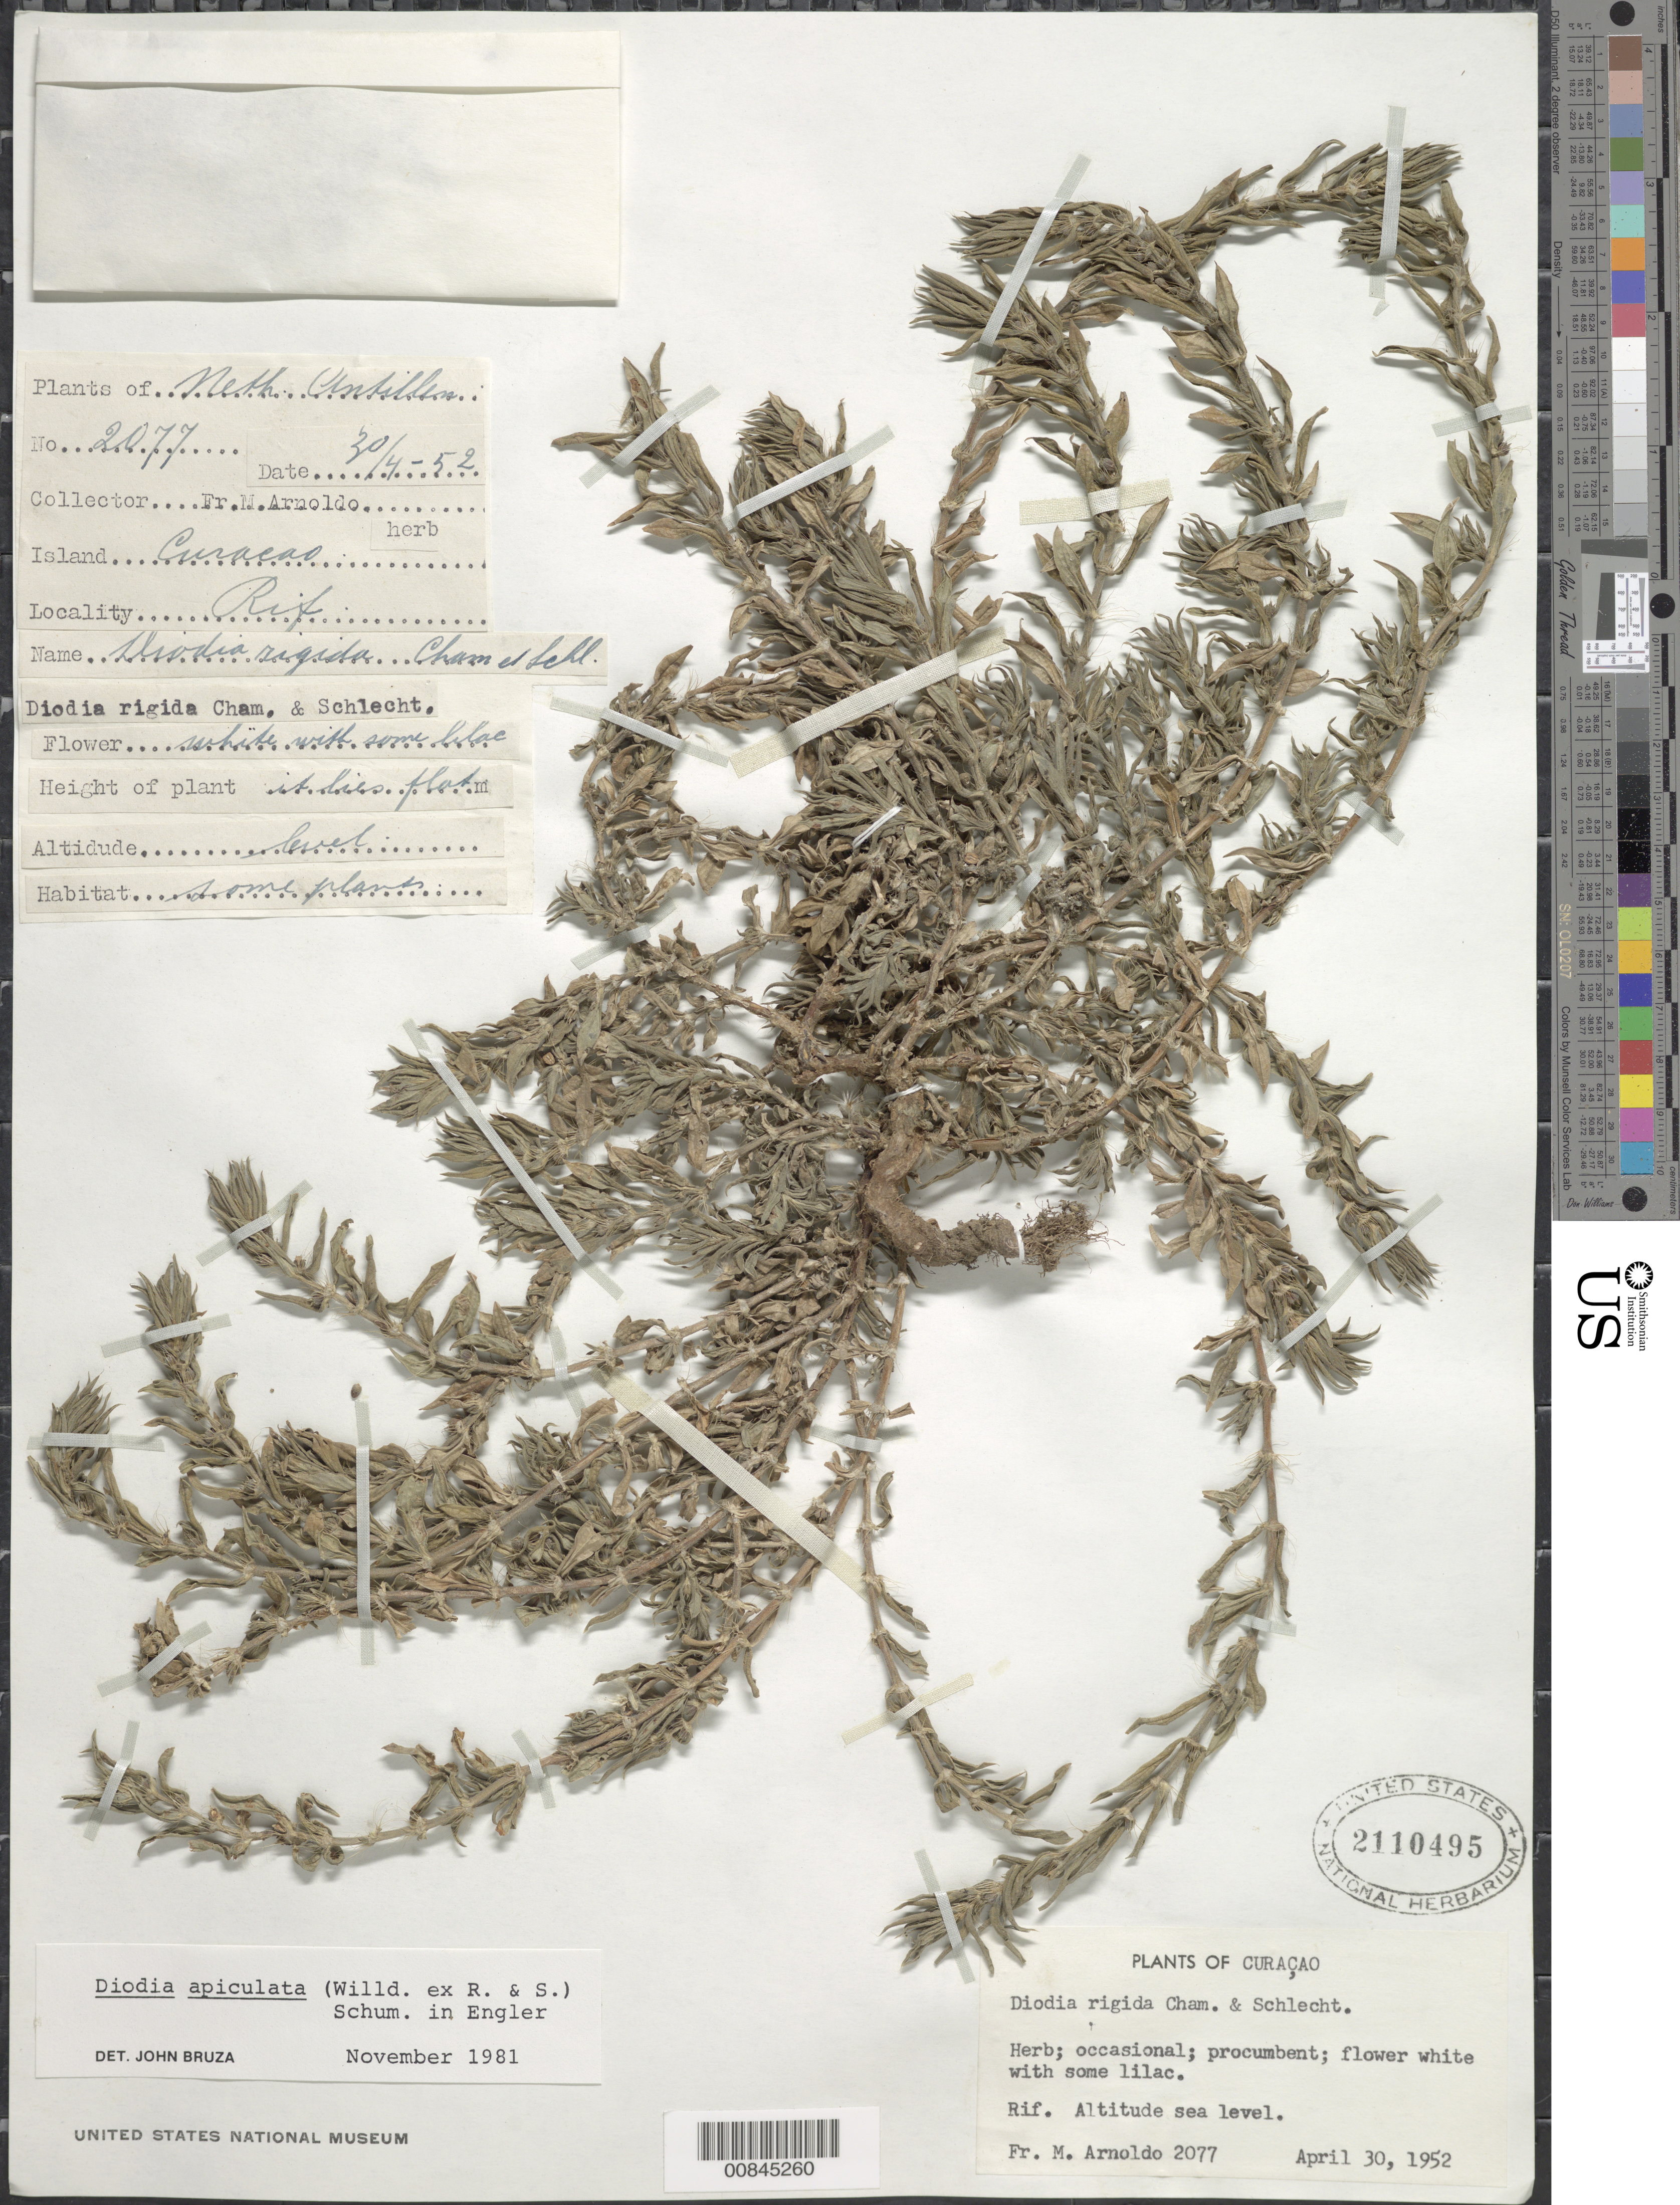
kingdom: Plantae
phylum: Tracheophyta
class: Magnoliopsida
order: Gentianales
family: Rubiaceae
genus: Diodella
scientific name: Diodella apiculata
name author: (Willd. ex Roem. & Schult.) Bacigalupo & E.L. Cabral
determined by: Bruza, J.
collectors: N. Arnoldo-Broeders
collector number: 2077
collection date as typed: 30 Apr 1952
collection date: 1952-04-30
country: Curaçao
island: Curaçao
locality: Rif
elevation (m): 0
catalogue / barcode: US 2110495